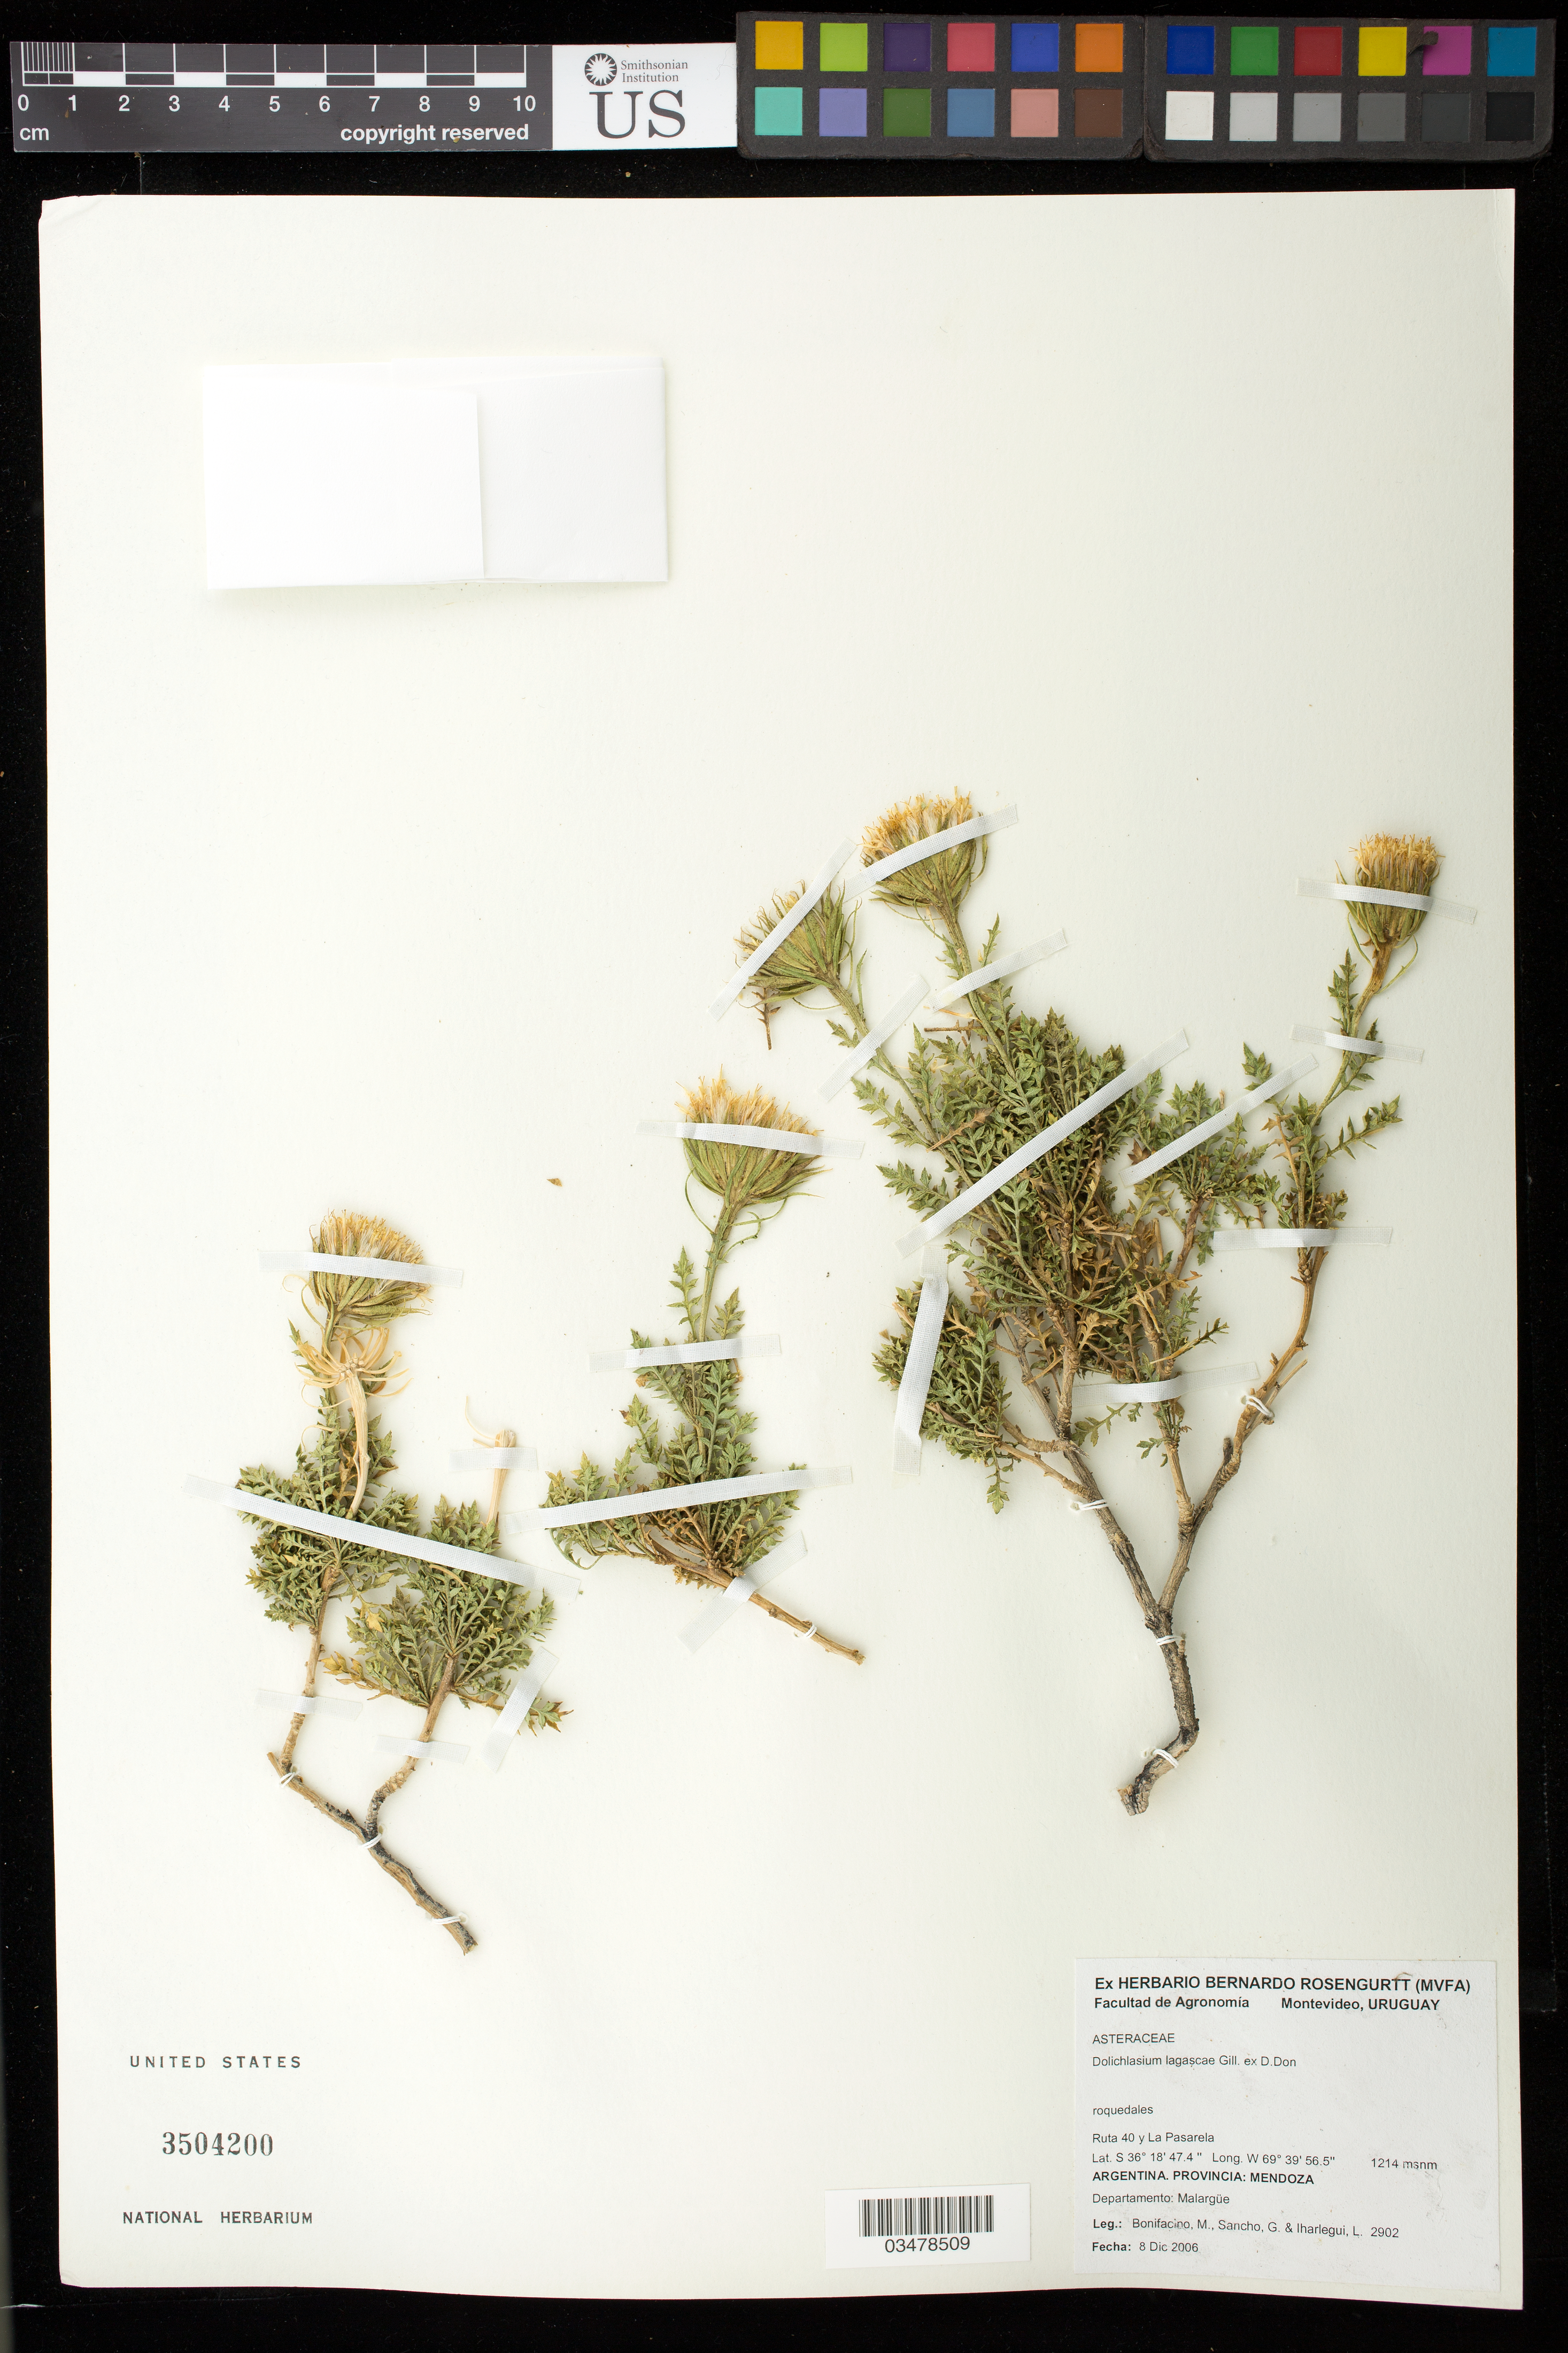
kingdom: Plantae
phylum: Tracheophyta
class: Magnoliopsida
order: Asterales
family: Asteraceae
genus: Dolichlasium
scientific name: Dolichlasium lagascae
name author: Gillies ex D. Don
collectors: M. Bonifacino, G. Sancho & L. Iharlegui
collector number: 2902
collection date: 2006-12-08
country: Argentina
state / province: Mendoza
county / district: Malargue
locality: Ruta 40 y La Pasarela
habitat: Roquedales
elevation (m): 1214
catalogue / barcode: US 3504200